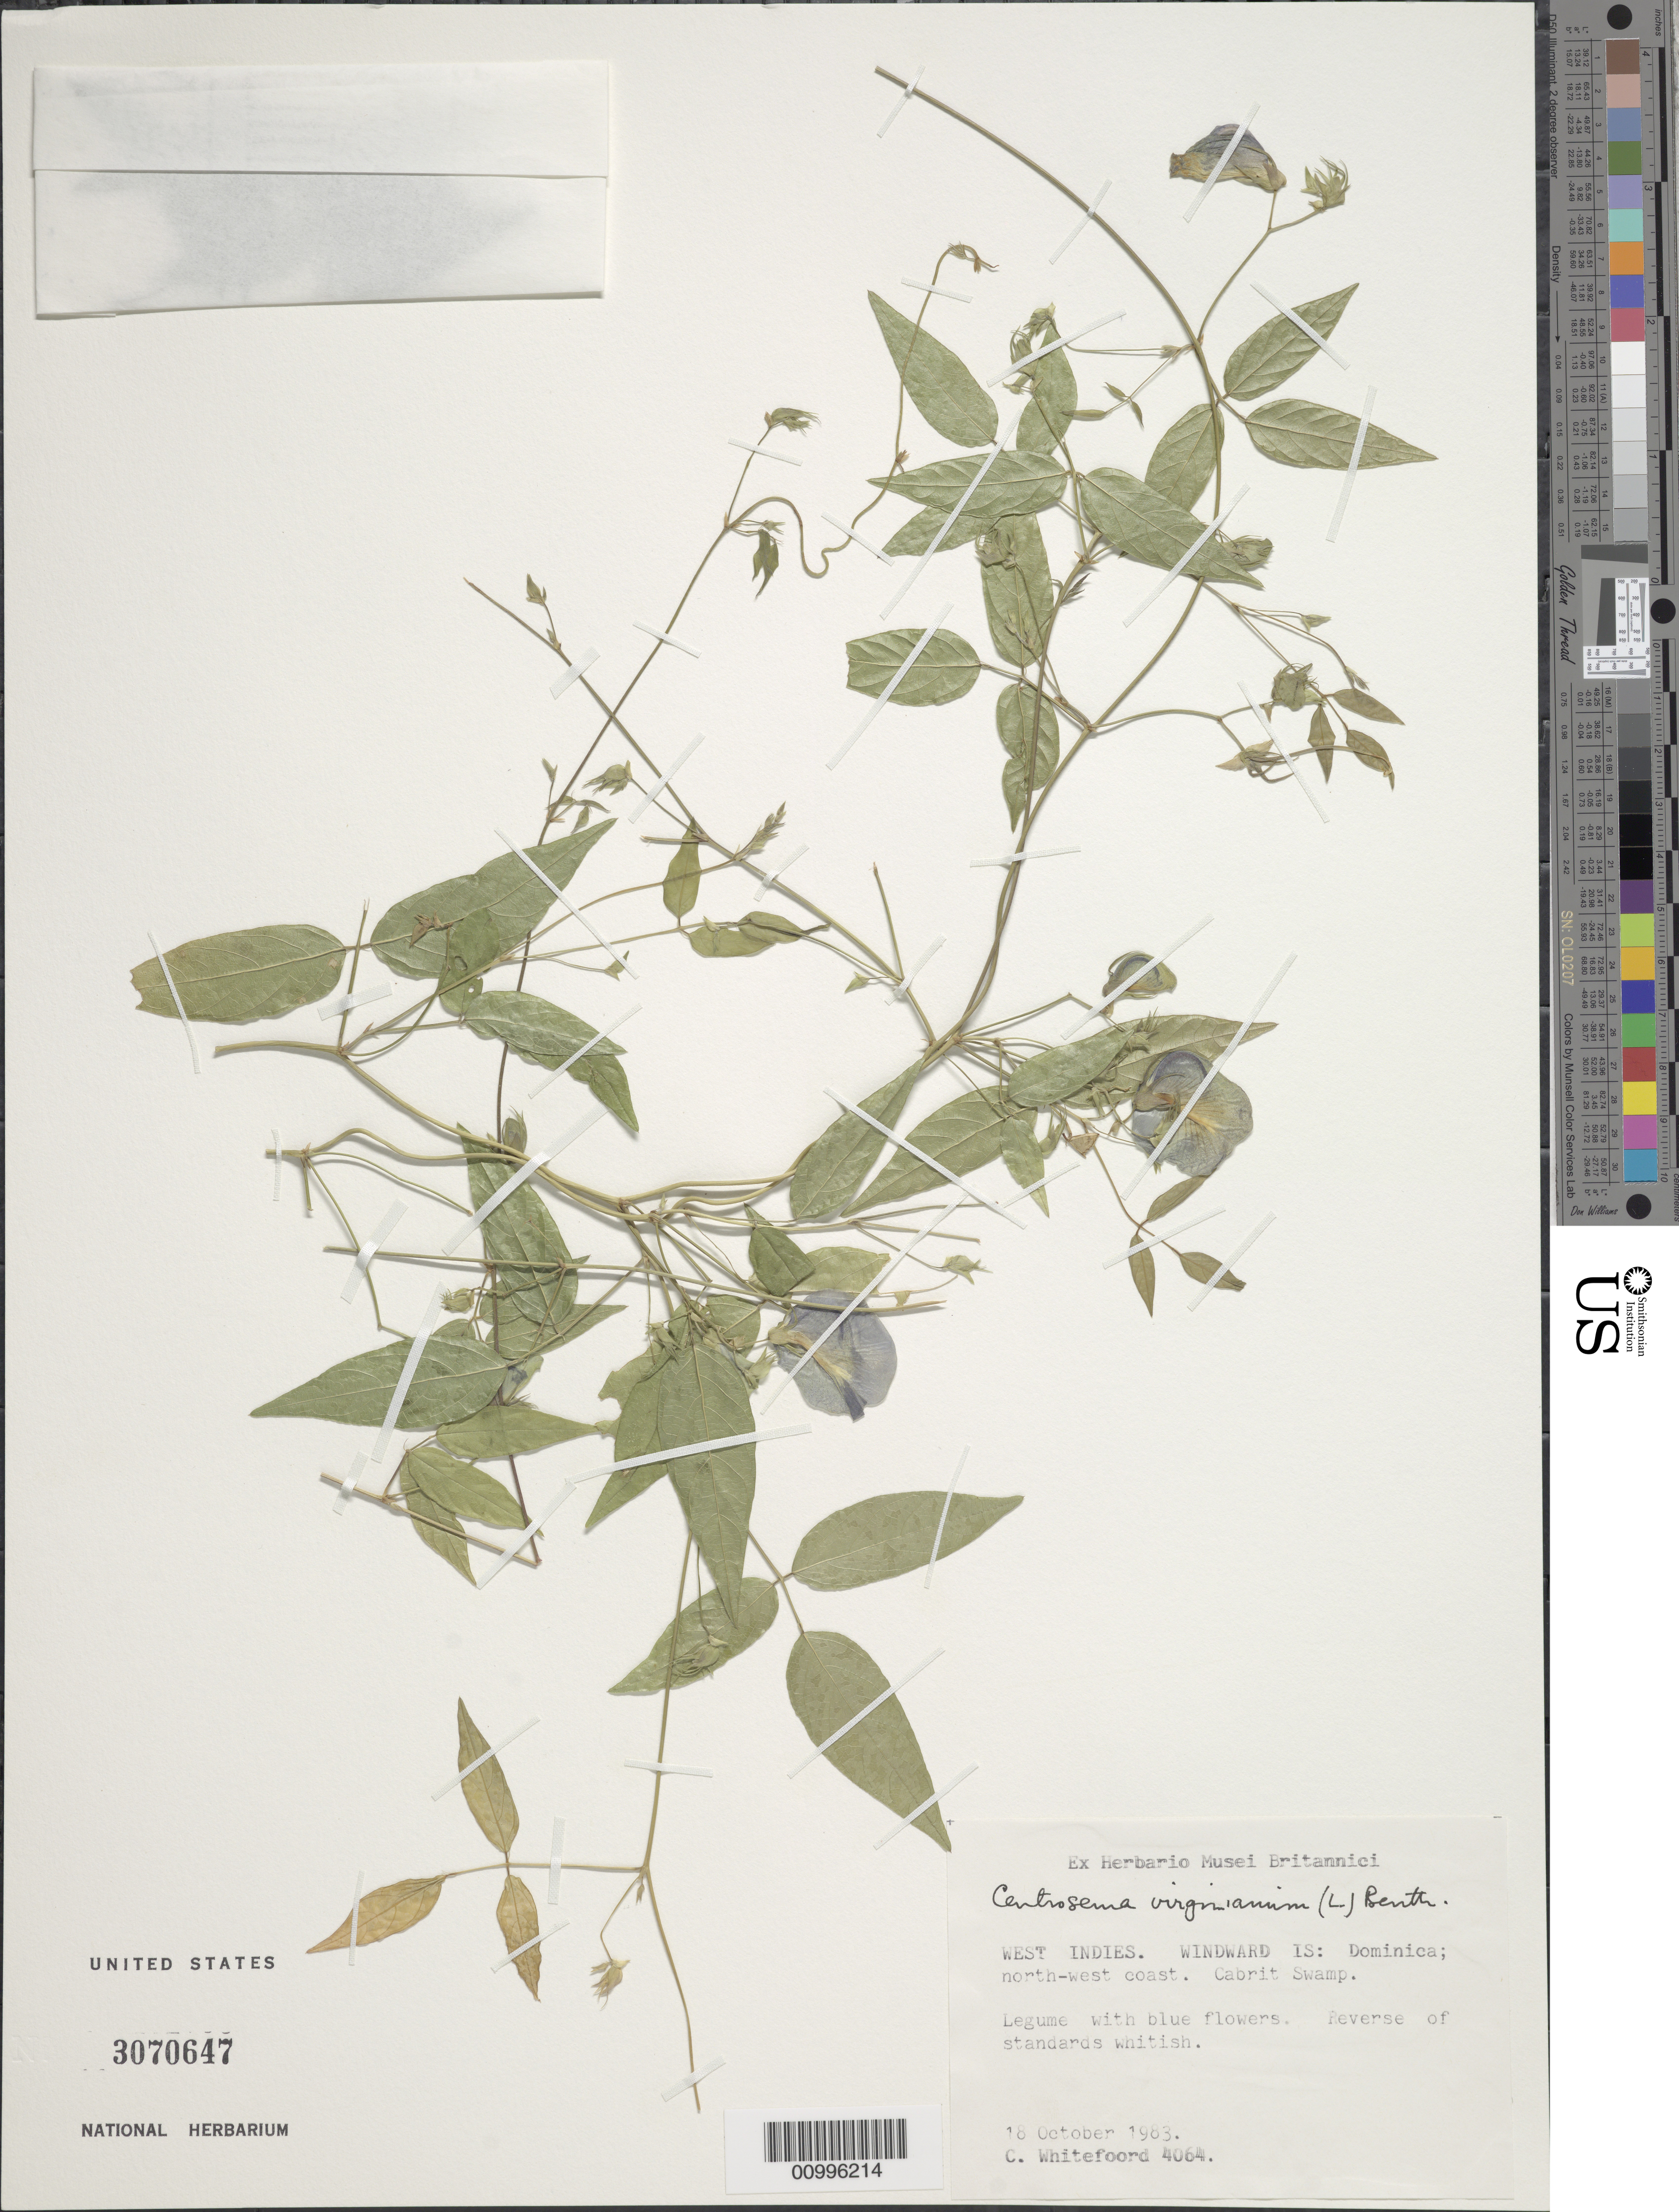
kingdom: Plantae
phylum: Tracheophyta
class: Magnoliopsida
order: Fabales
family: Fabaceae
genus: Centrosema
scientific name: Centrosema virginianum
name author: (L.) Benth.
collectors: C. Whitefoord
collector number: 4064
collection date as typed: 18 Oct 1983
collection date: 1983-10-18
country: Dominica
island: Dominica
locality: Windward Islands. NW coast. Cabrit Swamp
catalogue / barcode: US 3070647